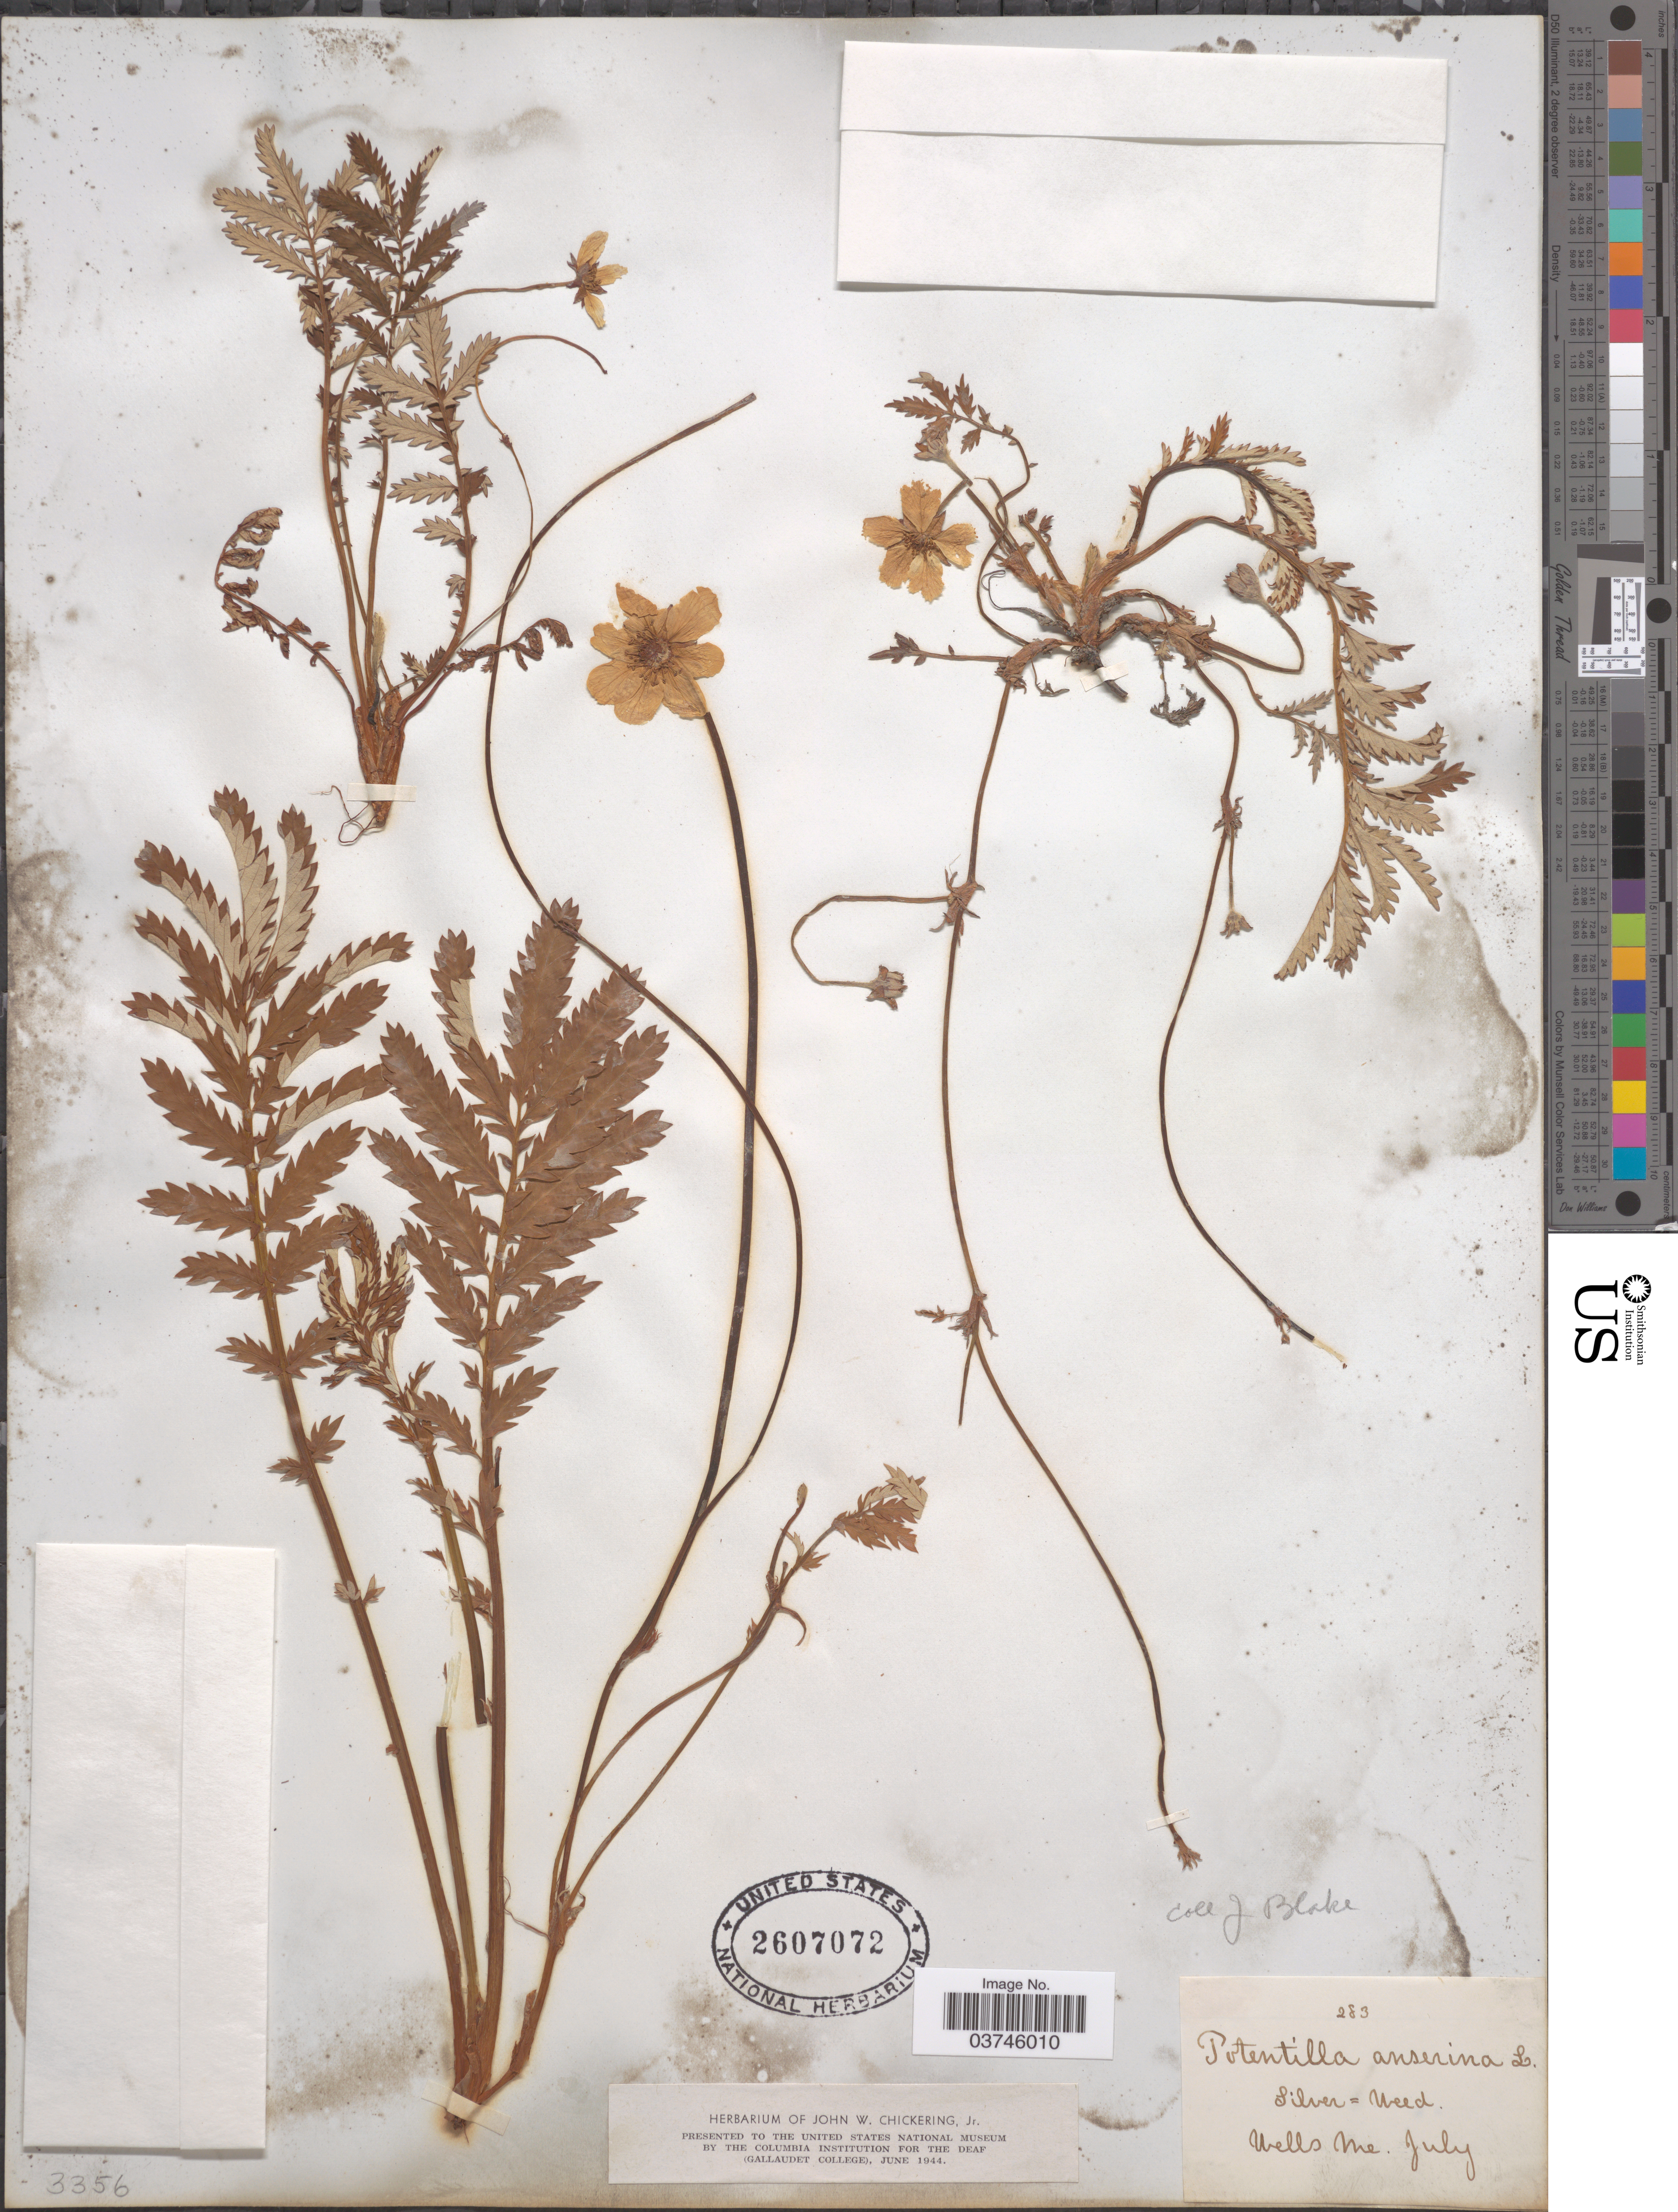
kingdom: Plantae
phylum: Tracheophyta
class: Magnoliopsida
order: Rosales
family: Rosaceae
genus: Argentina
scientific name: Argentina anserina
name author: (L.) Rydb.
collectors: J. Blake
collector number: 283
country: United States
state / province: Maine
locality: Wells.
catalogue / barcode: US 2607072